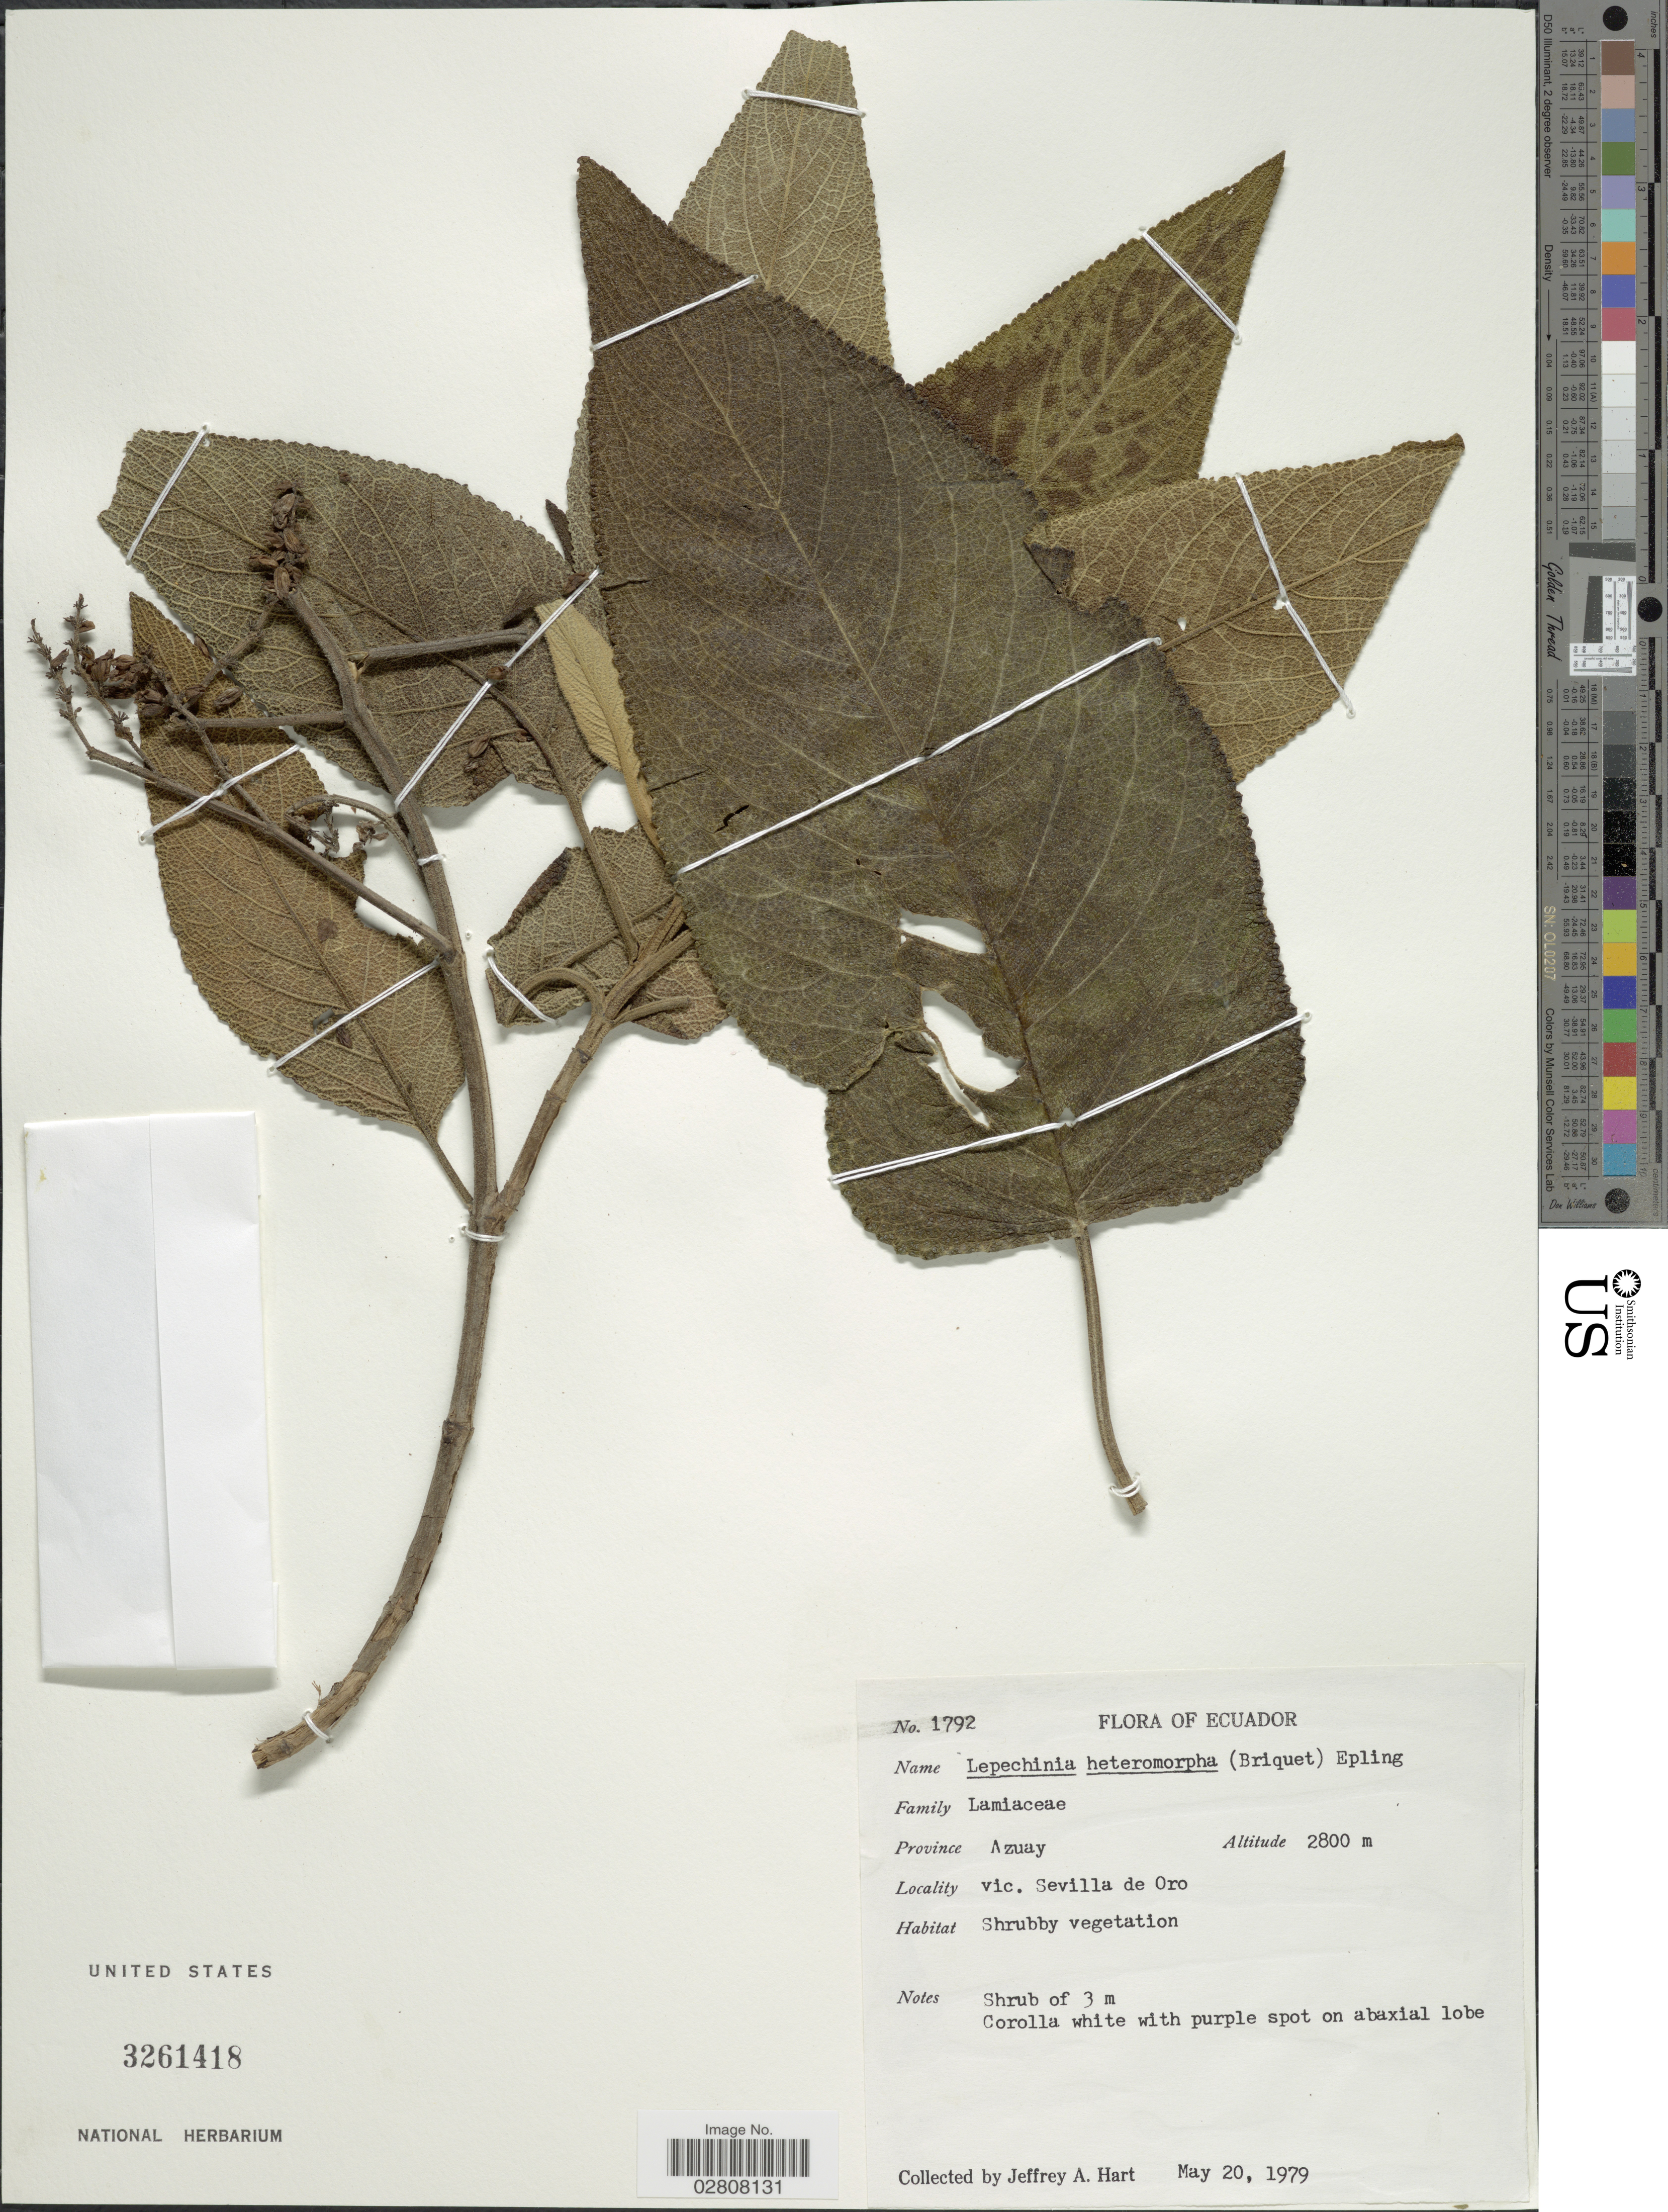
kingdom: Plantae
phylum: Tracheophyta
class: Magnoliopsida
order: Lamiales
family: Lamiaceae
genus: Lepechinia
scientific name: Lepechinia heteromorpha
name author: (Briq.) Epling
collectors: J. A. Hart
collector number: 1792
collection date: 1979-05-20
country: Ecuador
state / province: Azuay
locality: Province Azuay, vic. Sevilla de Oro.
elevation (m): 2800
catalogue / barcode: US 3261418